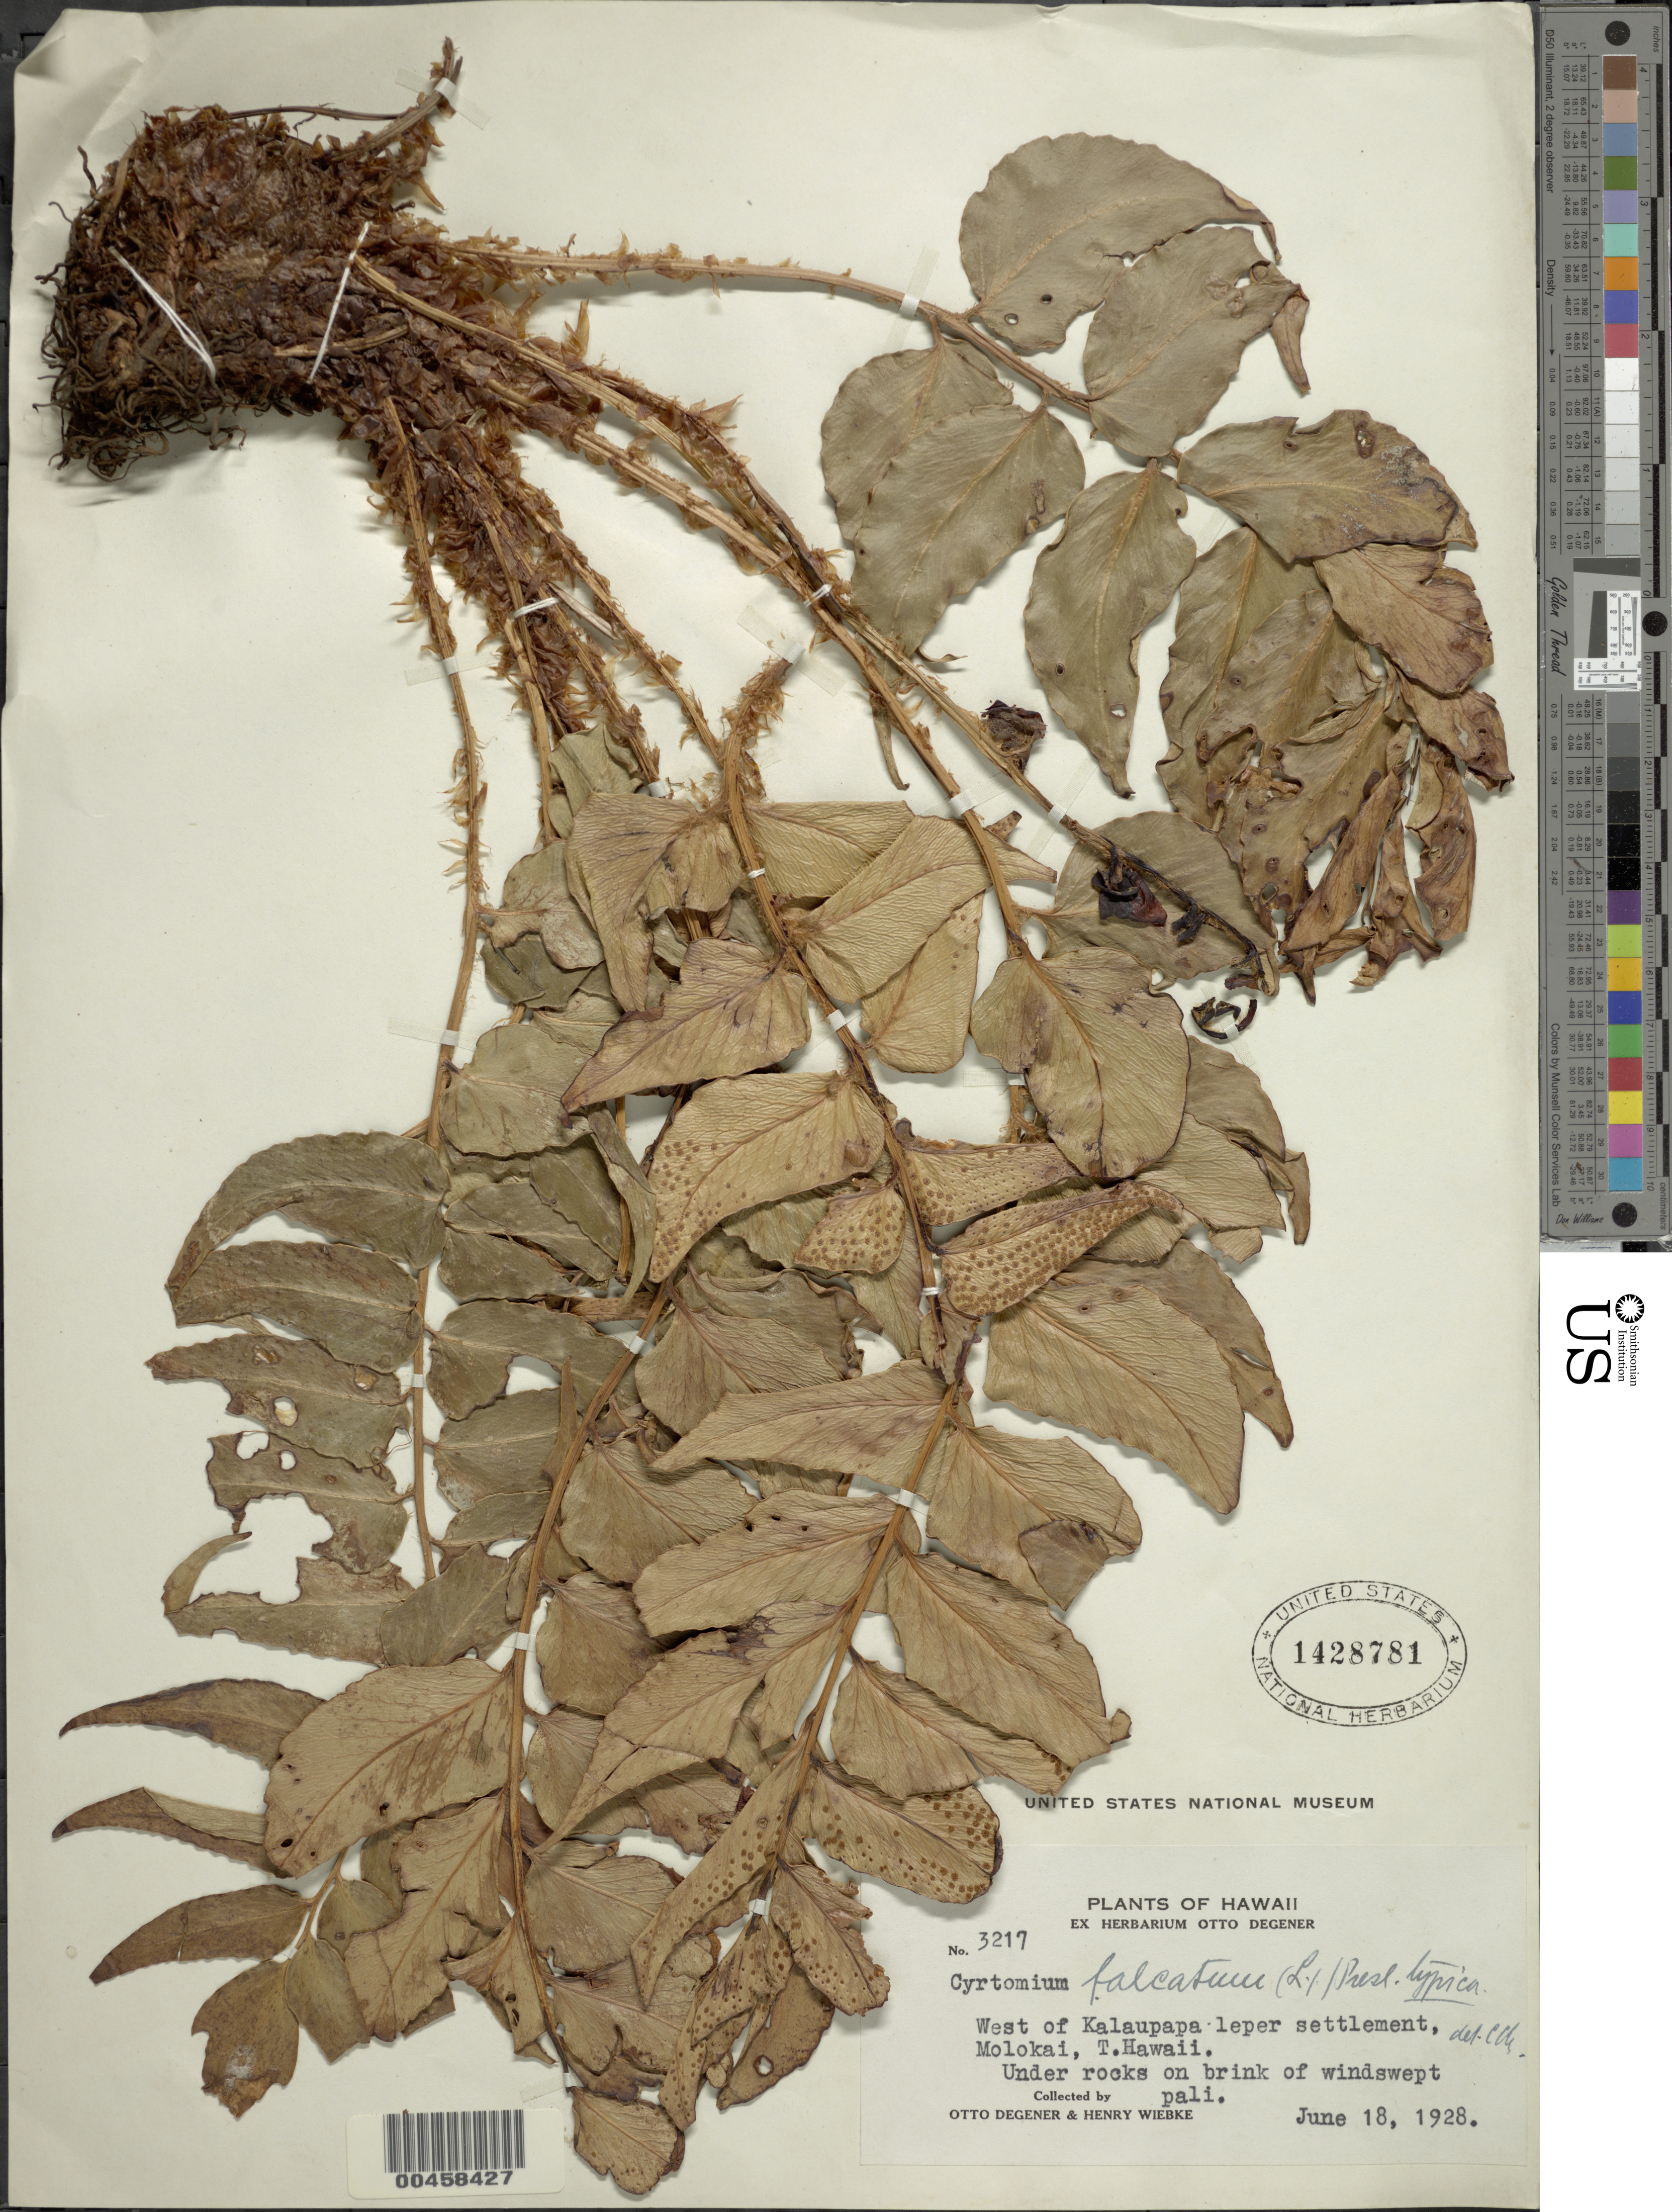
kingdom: Plantae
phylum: Tracheophyta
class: Polypodiopsida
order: Polypodiales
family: Dryopteridaceae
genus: Cyrtomium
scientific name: Cyrtomium falcatum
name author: (L. f.) C. Presl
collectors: O. Degener & H. Wiebke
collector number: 3217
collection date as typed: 18 Jun 1928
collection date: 1928-06-18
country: United States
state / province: Hawaii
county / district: Maui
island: Moloka'i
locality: West of Kalaupapa leper settlement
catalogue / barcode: US 1428781